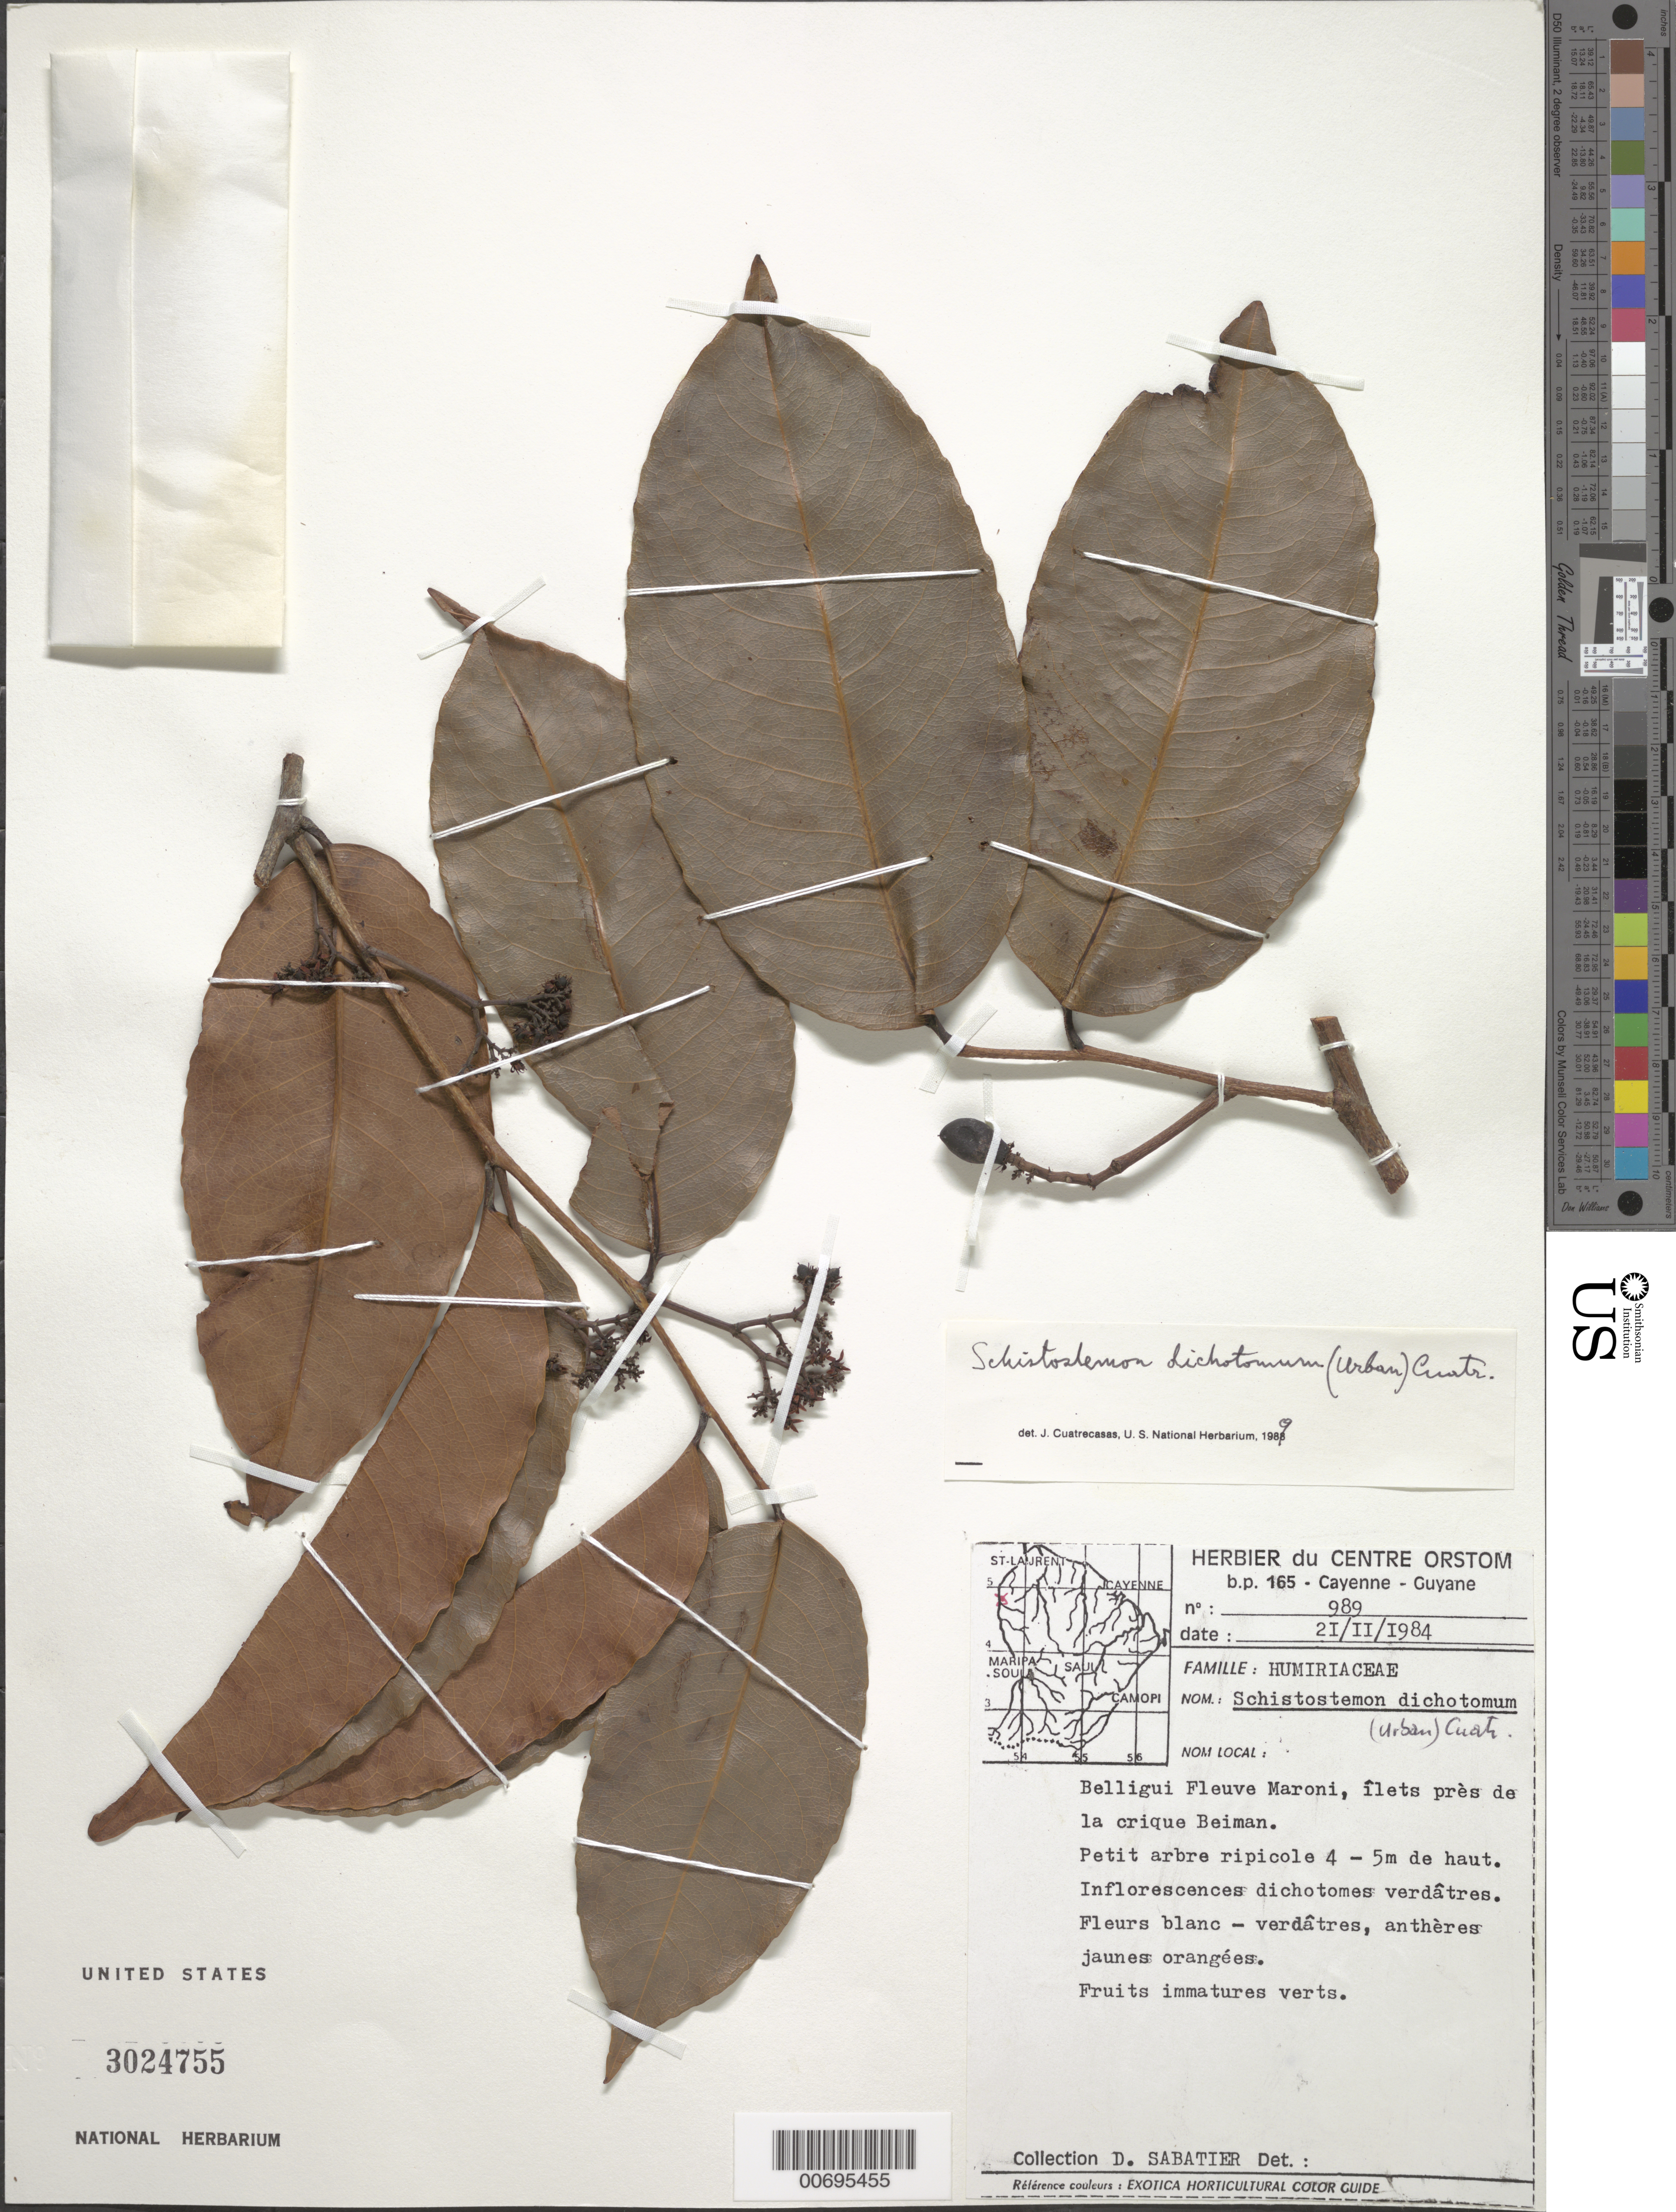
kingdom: Plantae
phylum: Tracheophyta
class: Magnoliopsida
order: Malpighiales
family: Humiriaceae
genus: Schistostemon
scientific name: Schistostemon dichotomus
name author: (Urb.) Cuatrec.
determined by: Cuatrecasas, J.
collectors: D. Sabatier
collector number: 989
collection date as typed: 21-Feb-84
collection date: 1984-02-21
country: French Guiana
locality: Crique Beiman (affl. Maroni R.)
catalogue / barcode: US 3024755